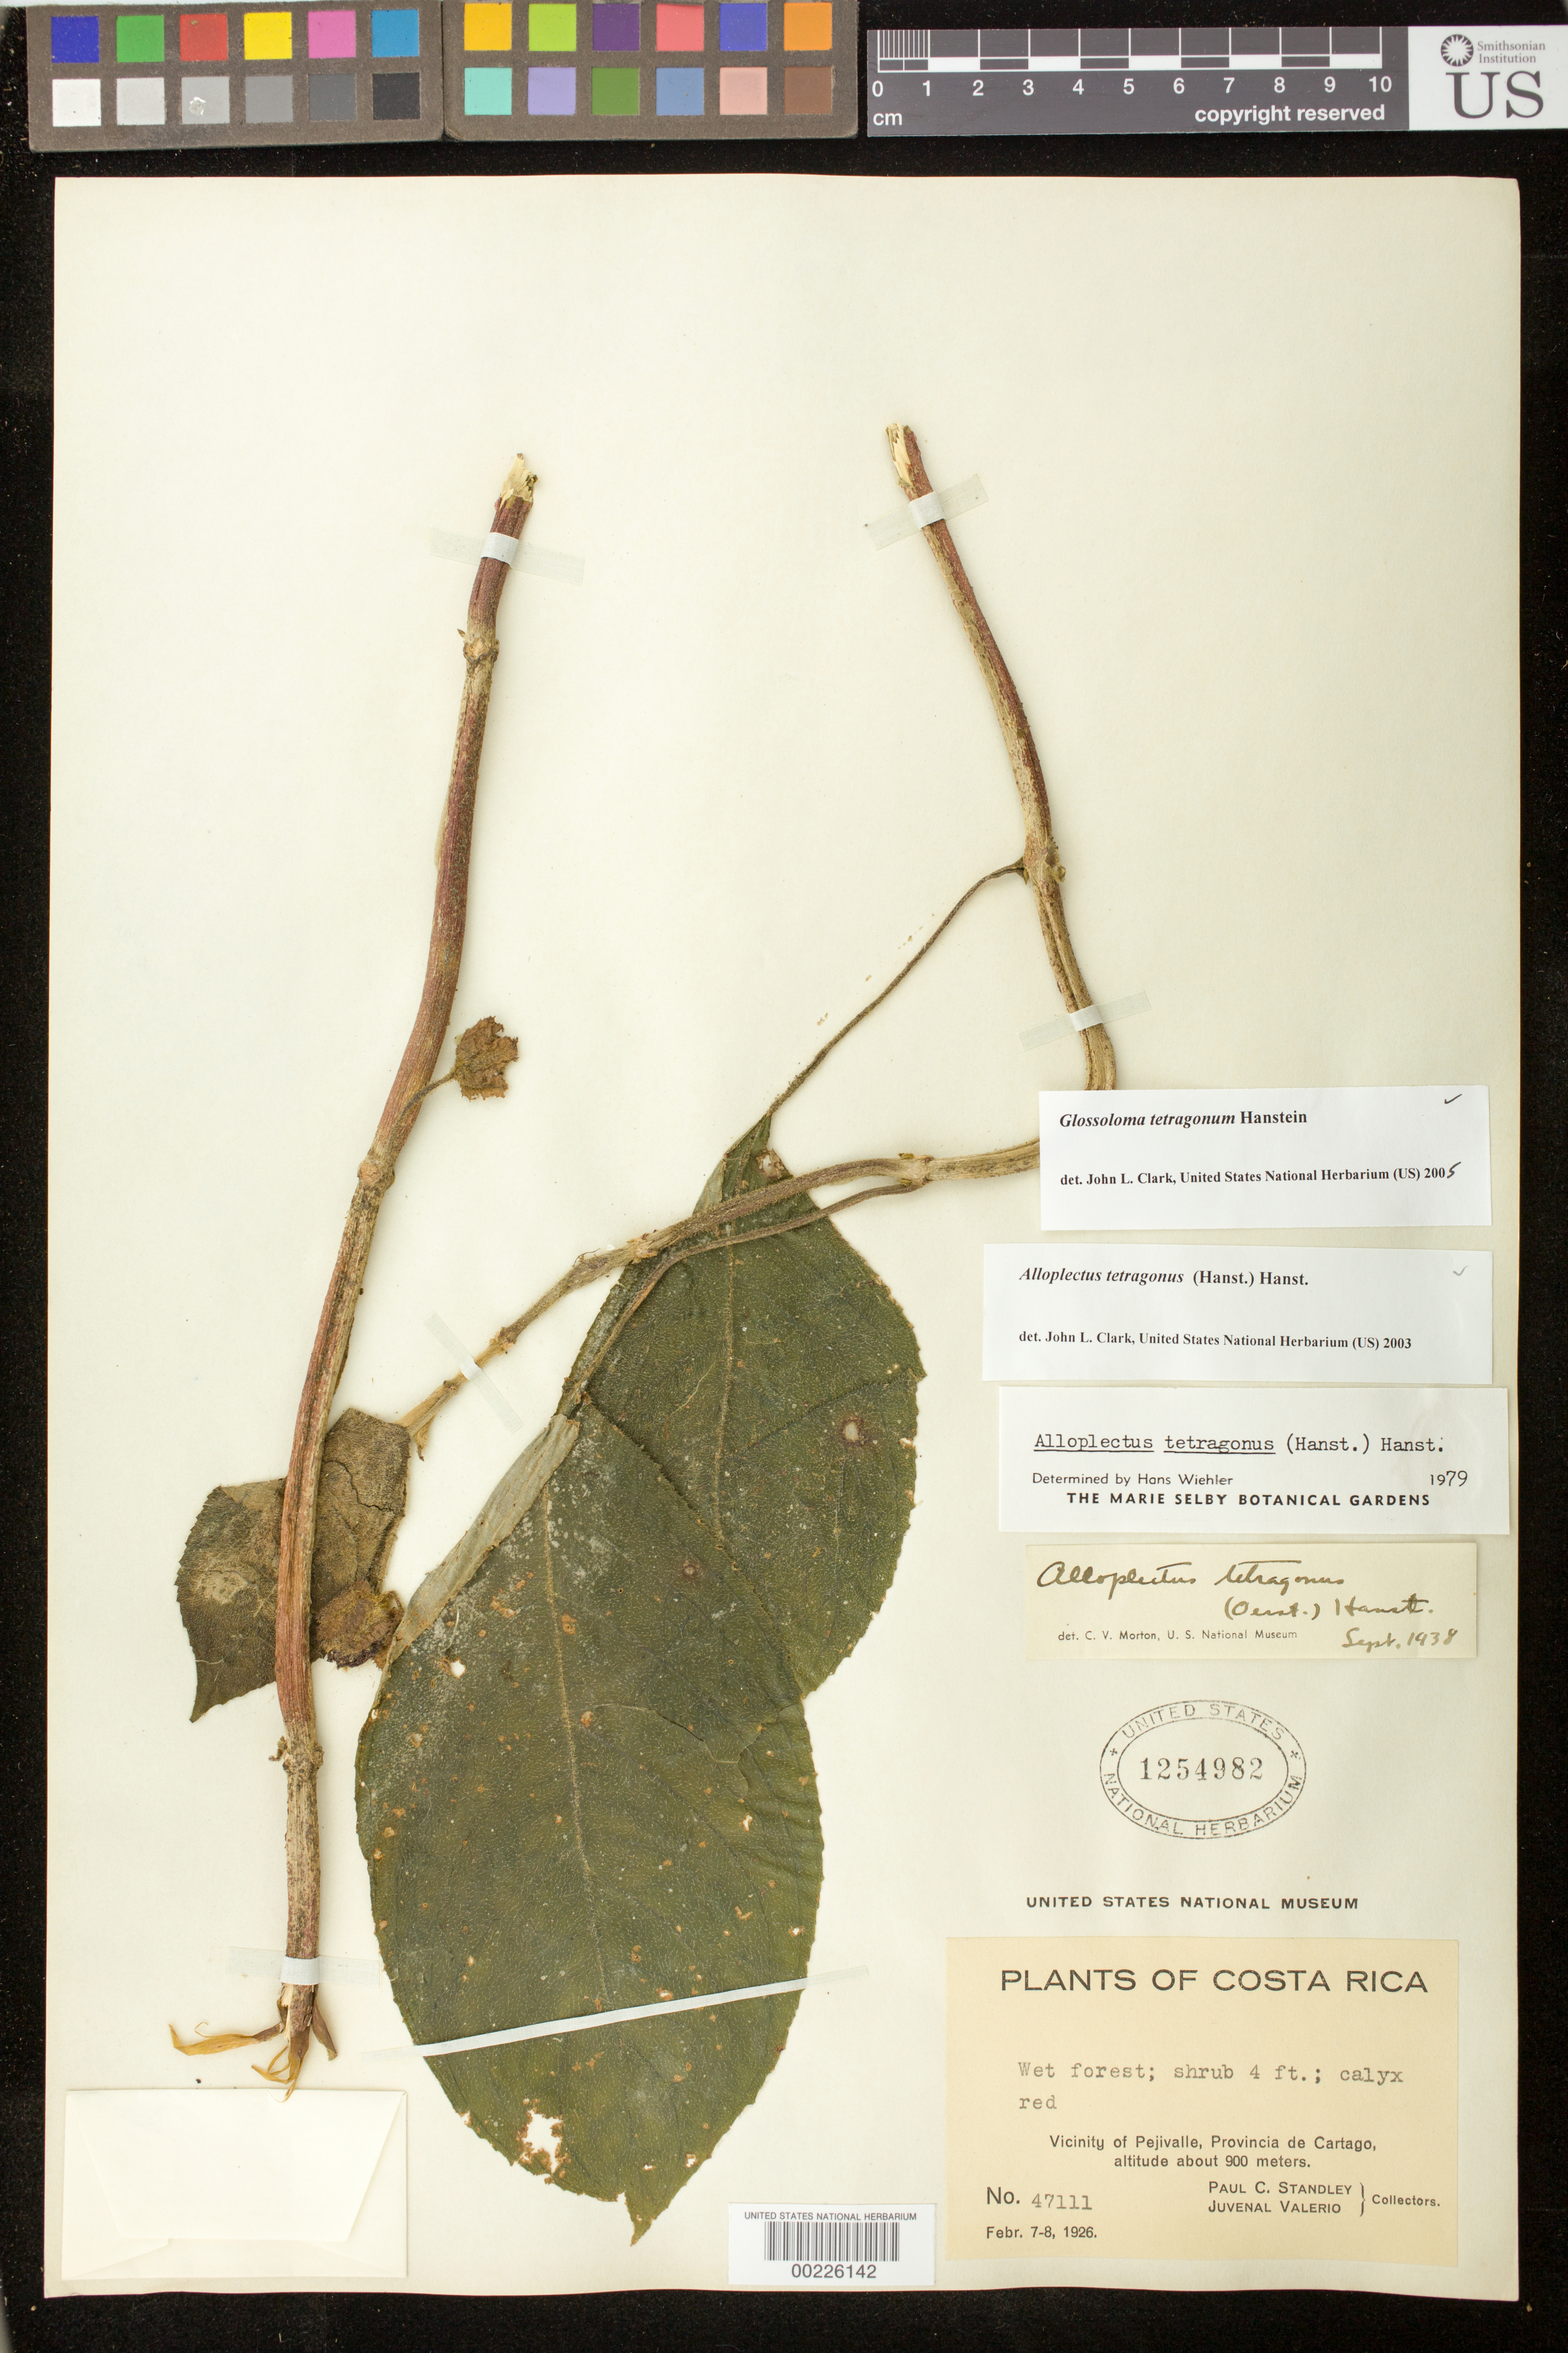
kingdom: Plantae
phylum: Tracheophyta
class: Magnoliopsida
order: Lamiales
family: Gesneriaceae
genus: Glossoloma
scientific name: Glossoloma tetragonum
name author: Hanst.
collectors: P. C. Standley & J. Valerio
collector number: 47111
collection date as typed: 7-8 Feb 1926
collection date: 1926-02-07/1926-02-08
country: Costa Rica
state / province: Cartago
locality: Vicinity of Pejivalle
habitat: Wet forest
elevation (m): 900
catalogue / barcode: US 1254982